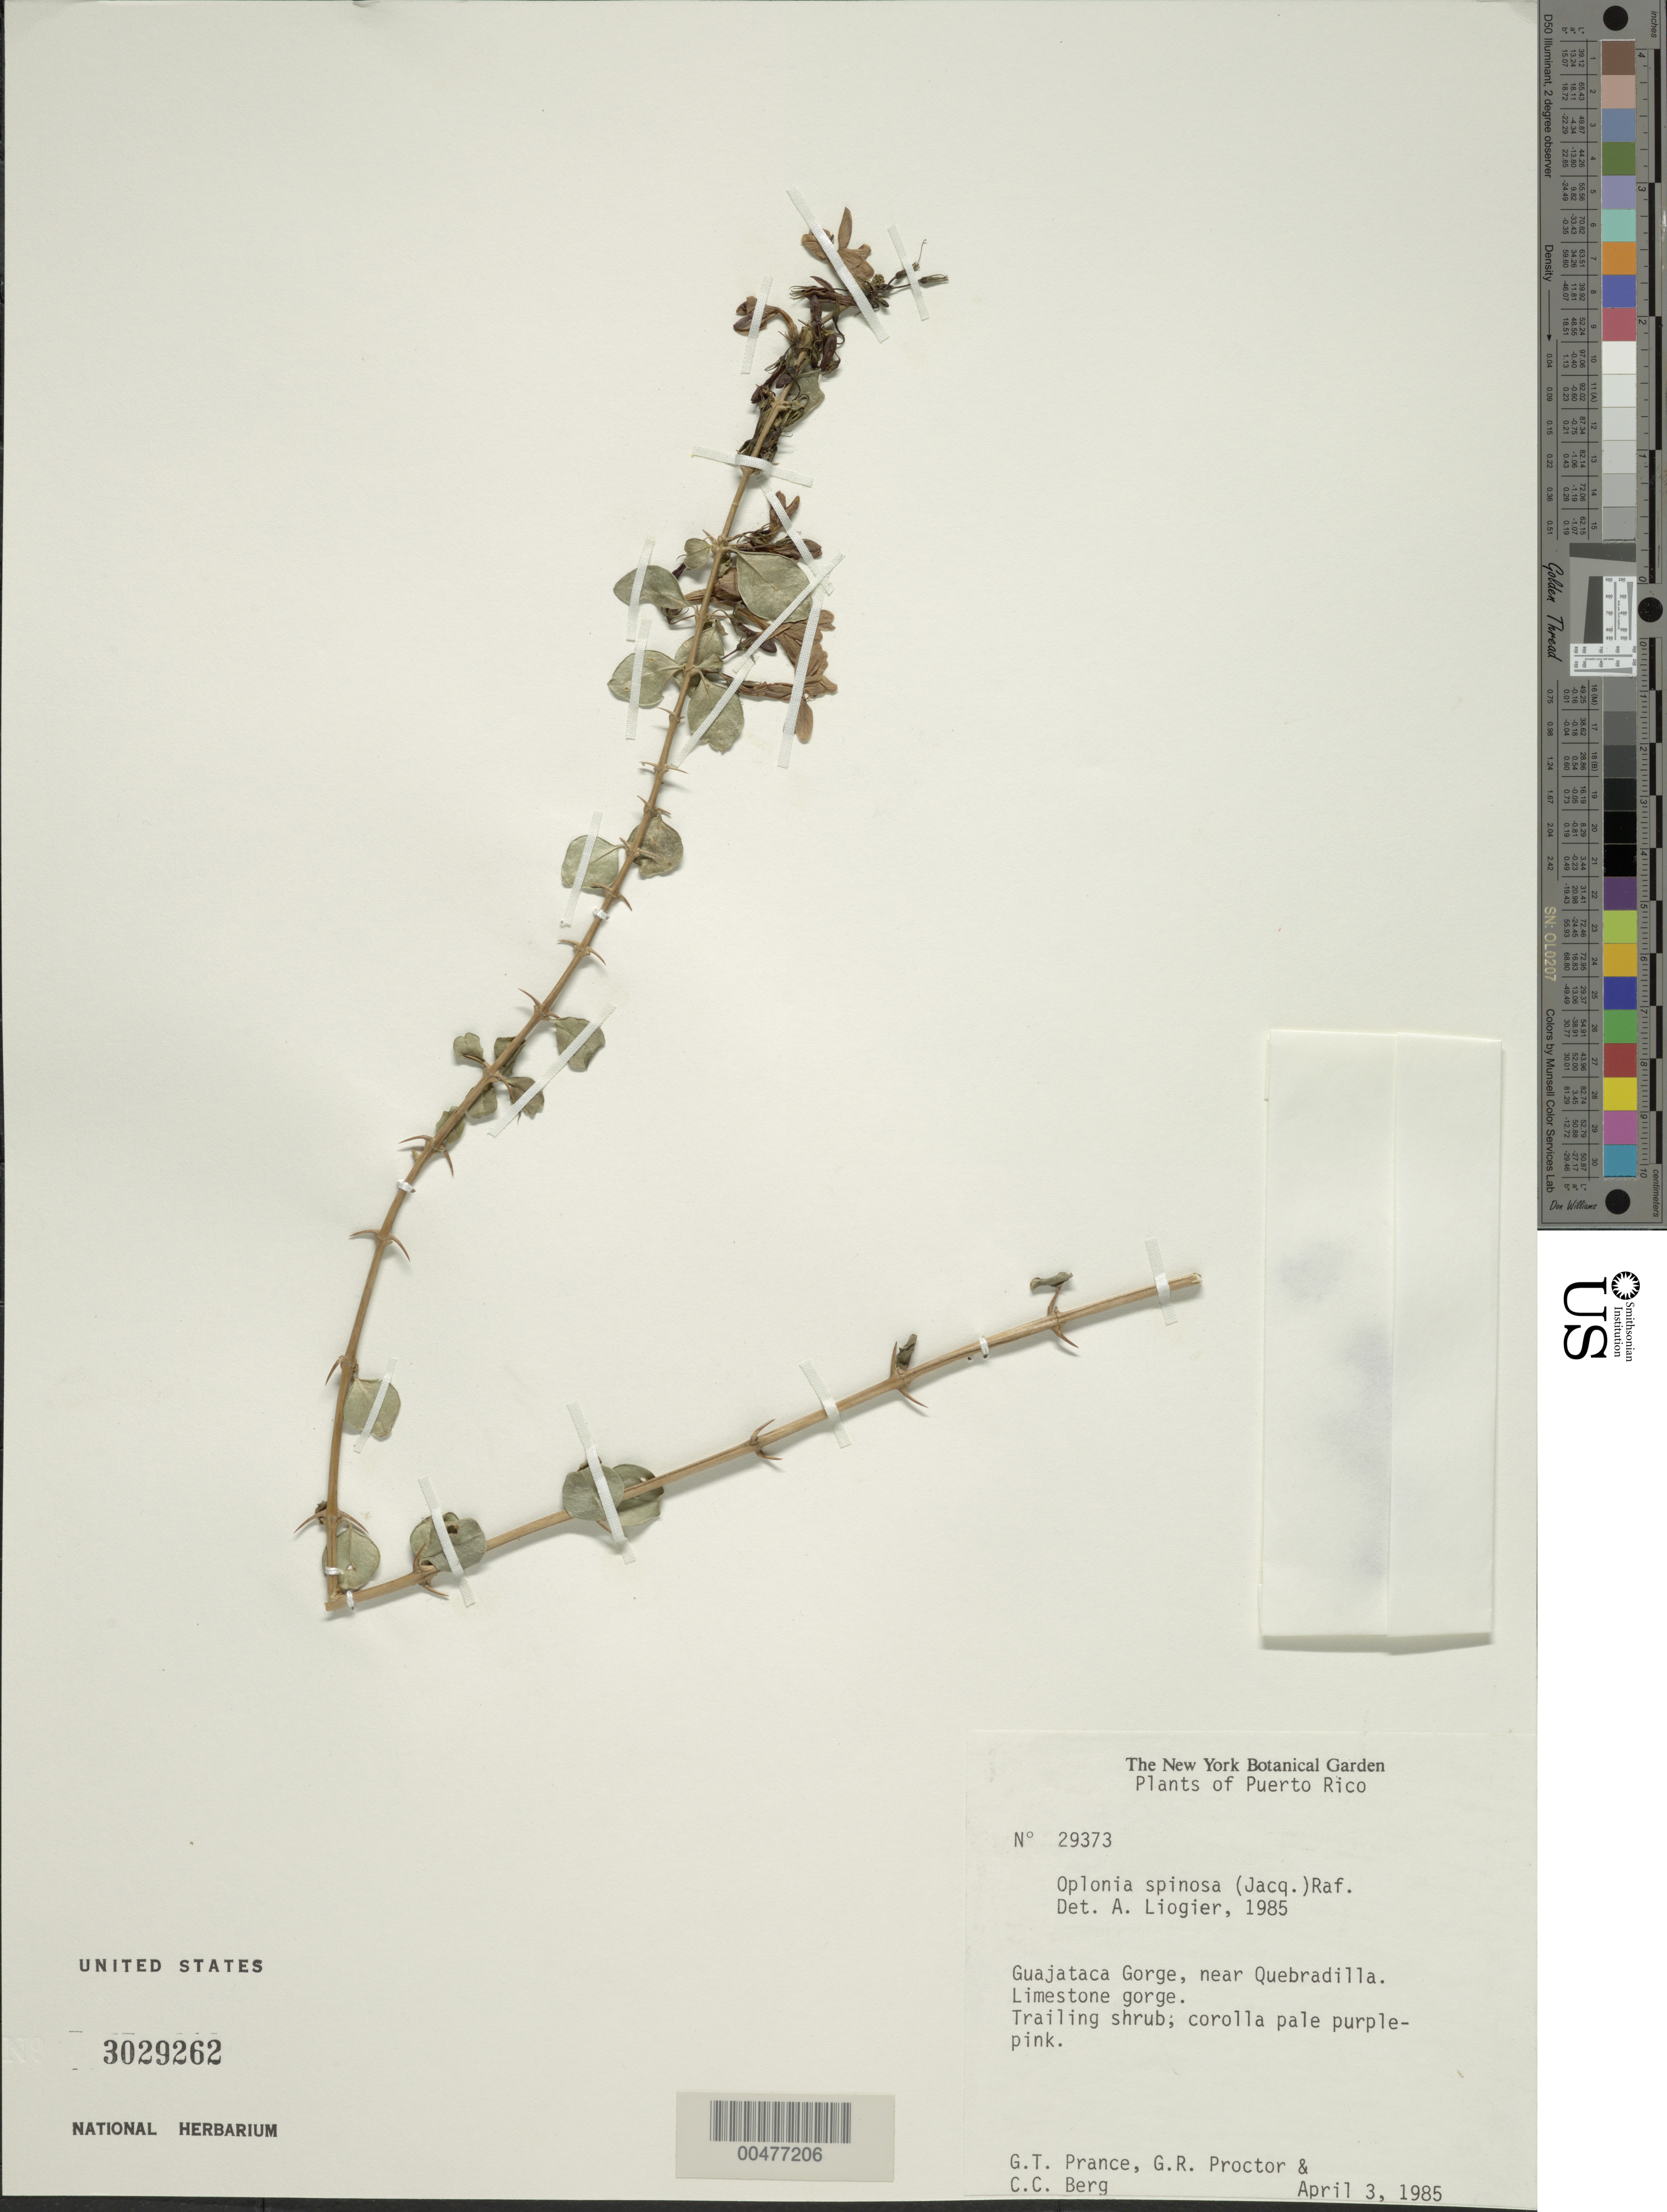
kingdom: Plantae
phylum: Tracheophyta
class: Magnoliopsida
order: Gentianales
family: Apocynaceae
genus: Metastelma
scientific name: Metastelma ephedroides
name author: (Griseb.) Schltr. in Urb.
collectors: P. Acevedo-Rodr. & A. Siaca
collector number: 3754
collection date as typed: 31 Dec 1990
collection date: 1990-12-31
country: Puerto Rico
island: Puerto Rico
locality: Maricao, Carr. 120, km 15.1. A la orilla de la carretera.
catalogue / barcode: US 3184739